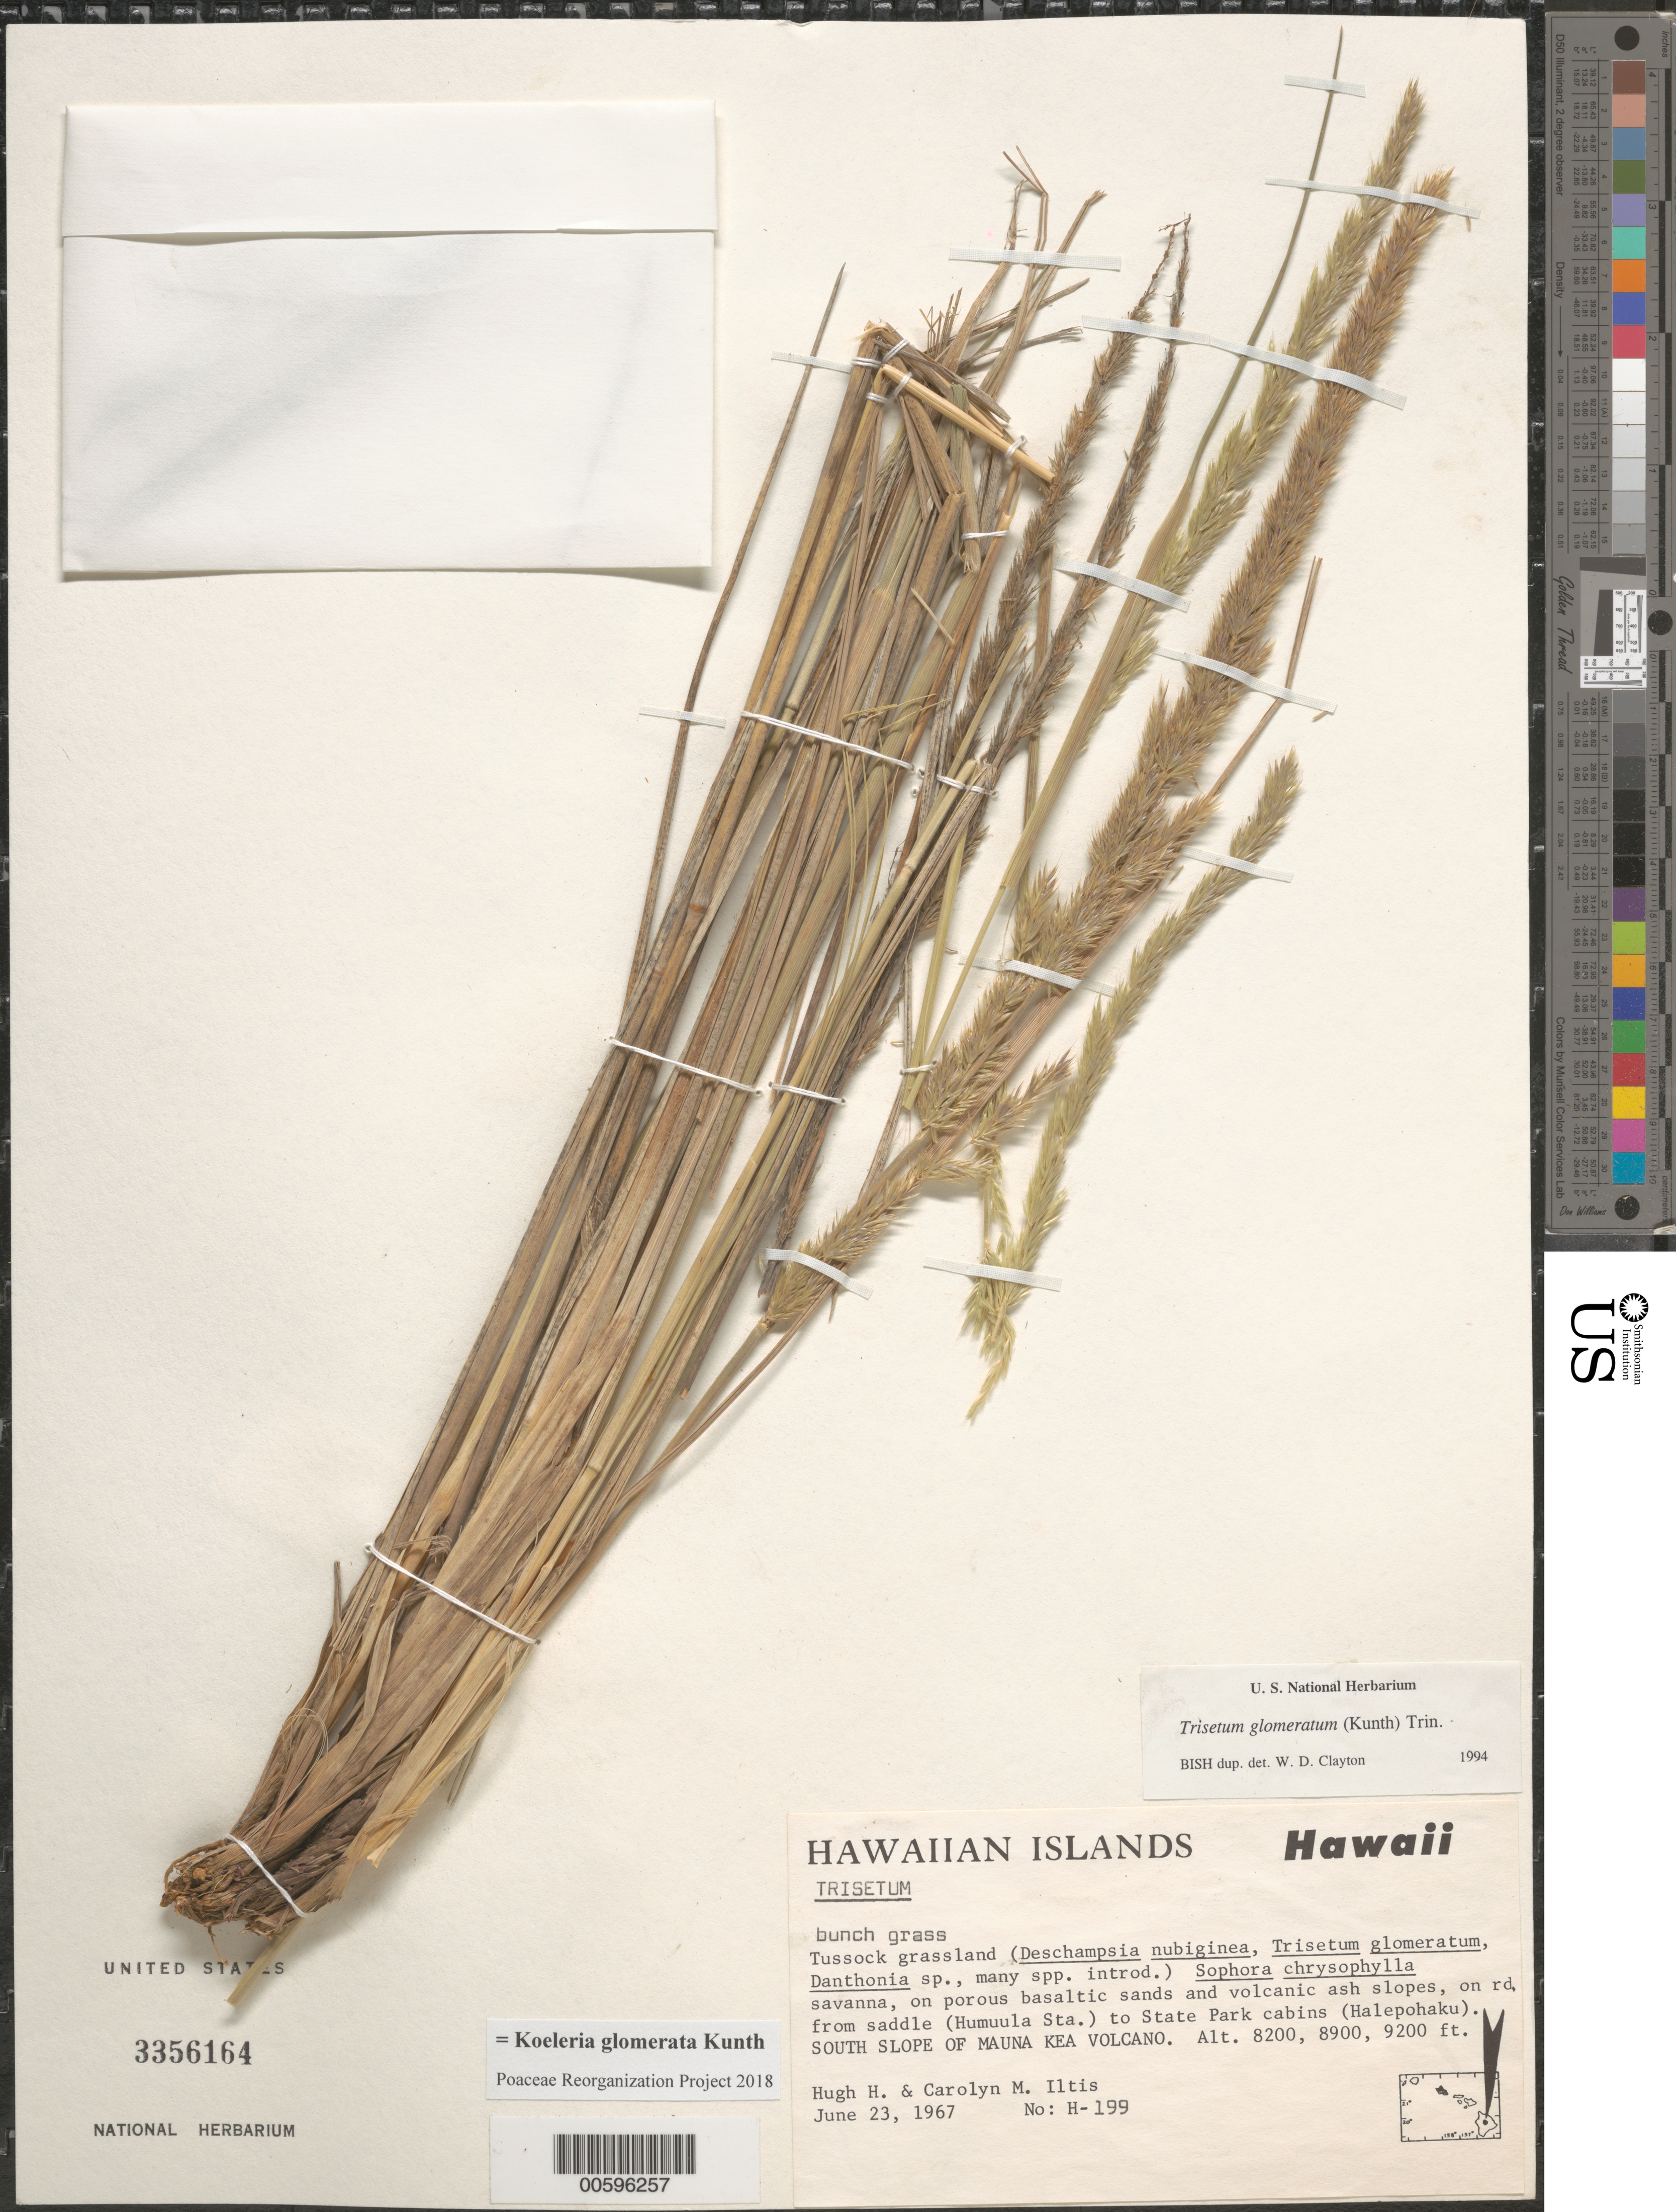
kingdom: Plantae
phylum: Tracheophyta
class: Liliopsida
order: Poales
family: Poaceae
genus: Koeleria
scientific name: Koeleria glomerata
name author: Kunth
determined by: Poaceae Reorganization Project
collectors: H. H. Iltis & C. M Iltis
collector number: H-199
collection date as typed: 23 Jun 1967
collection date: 1967-06-23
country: United States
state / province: Hawaii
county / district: Hawaii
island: Hawaii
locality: On rd from saddle (Humuula Sta.) to State Park cabins (Halepohaku). S slope of Mauna Kea Volcano.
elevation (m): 2499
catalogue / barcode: US 3356164